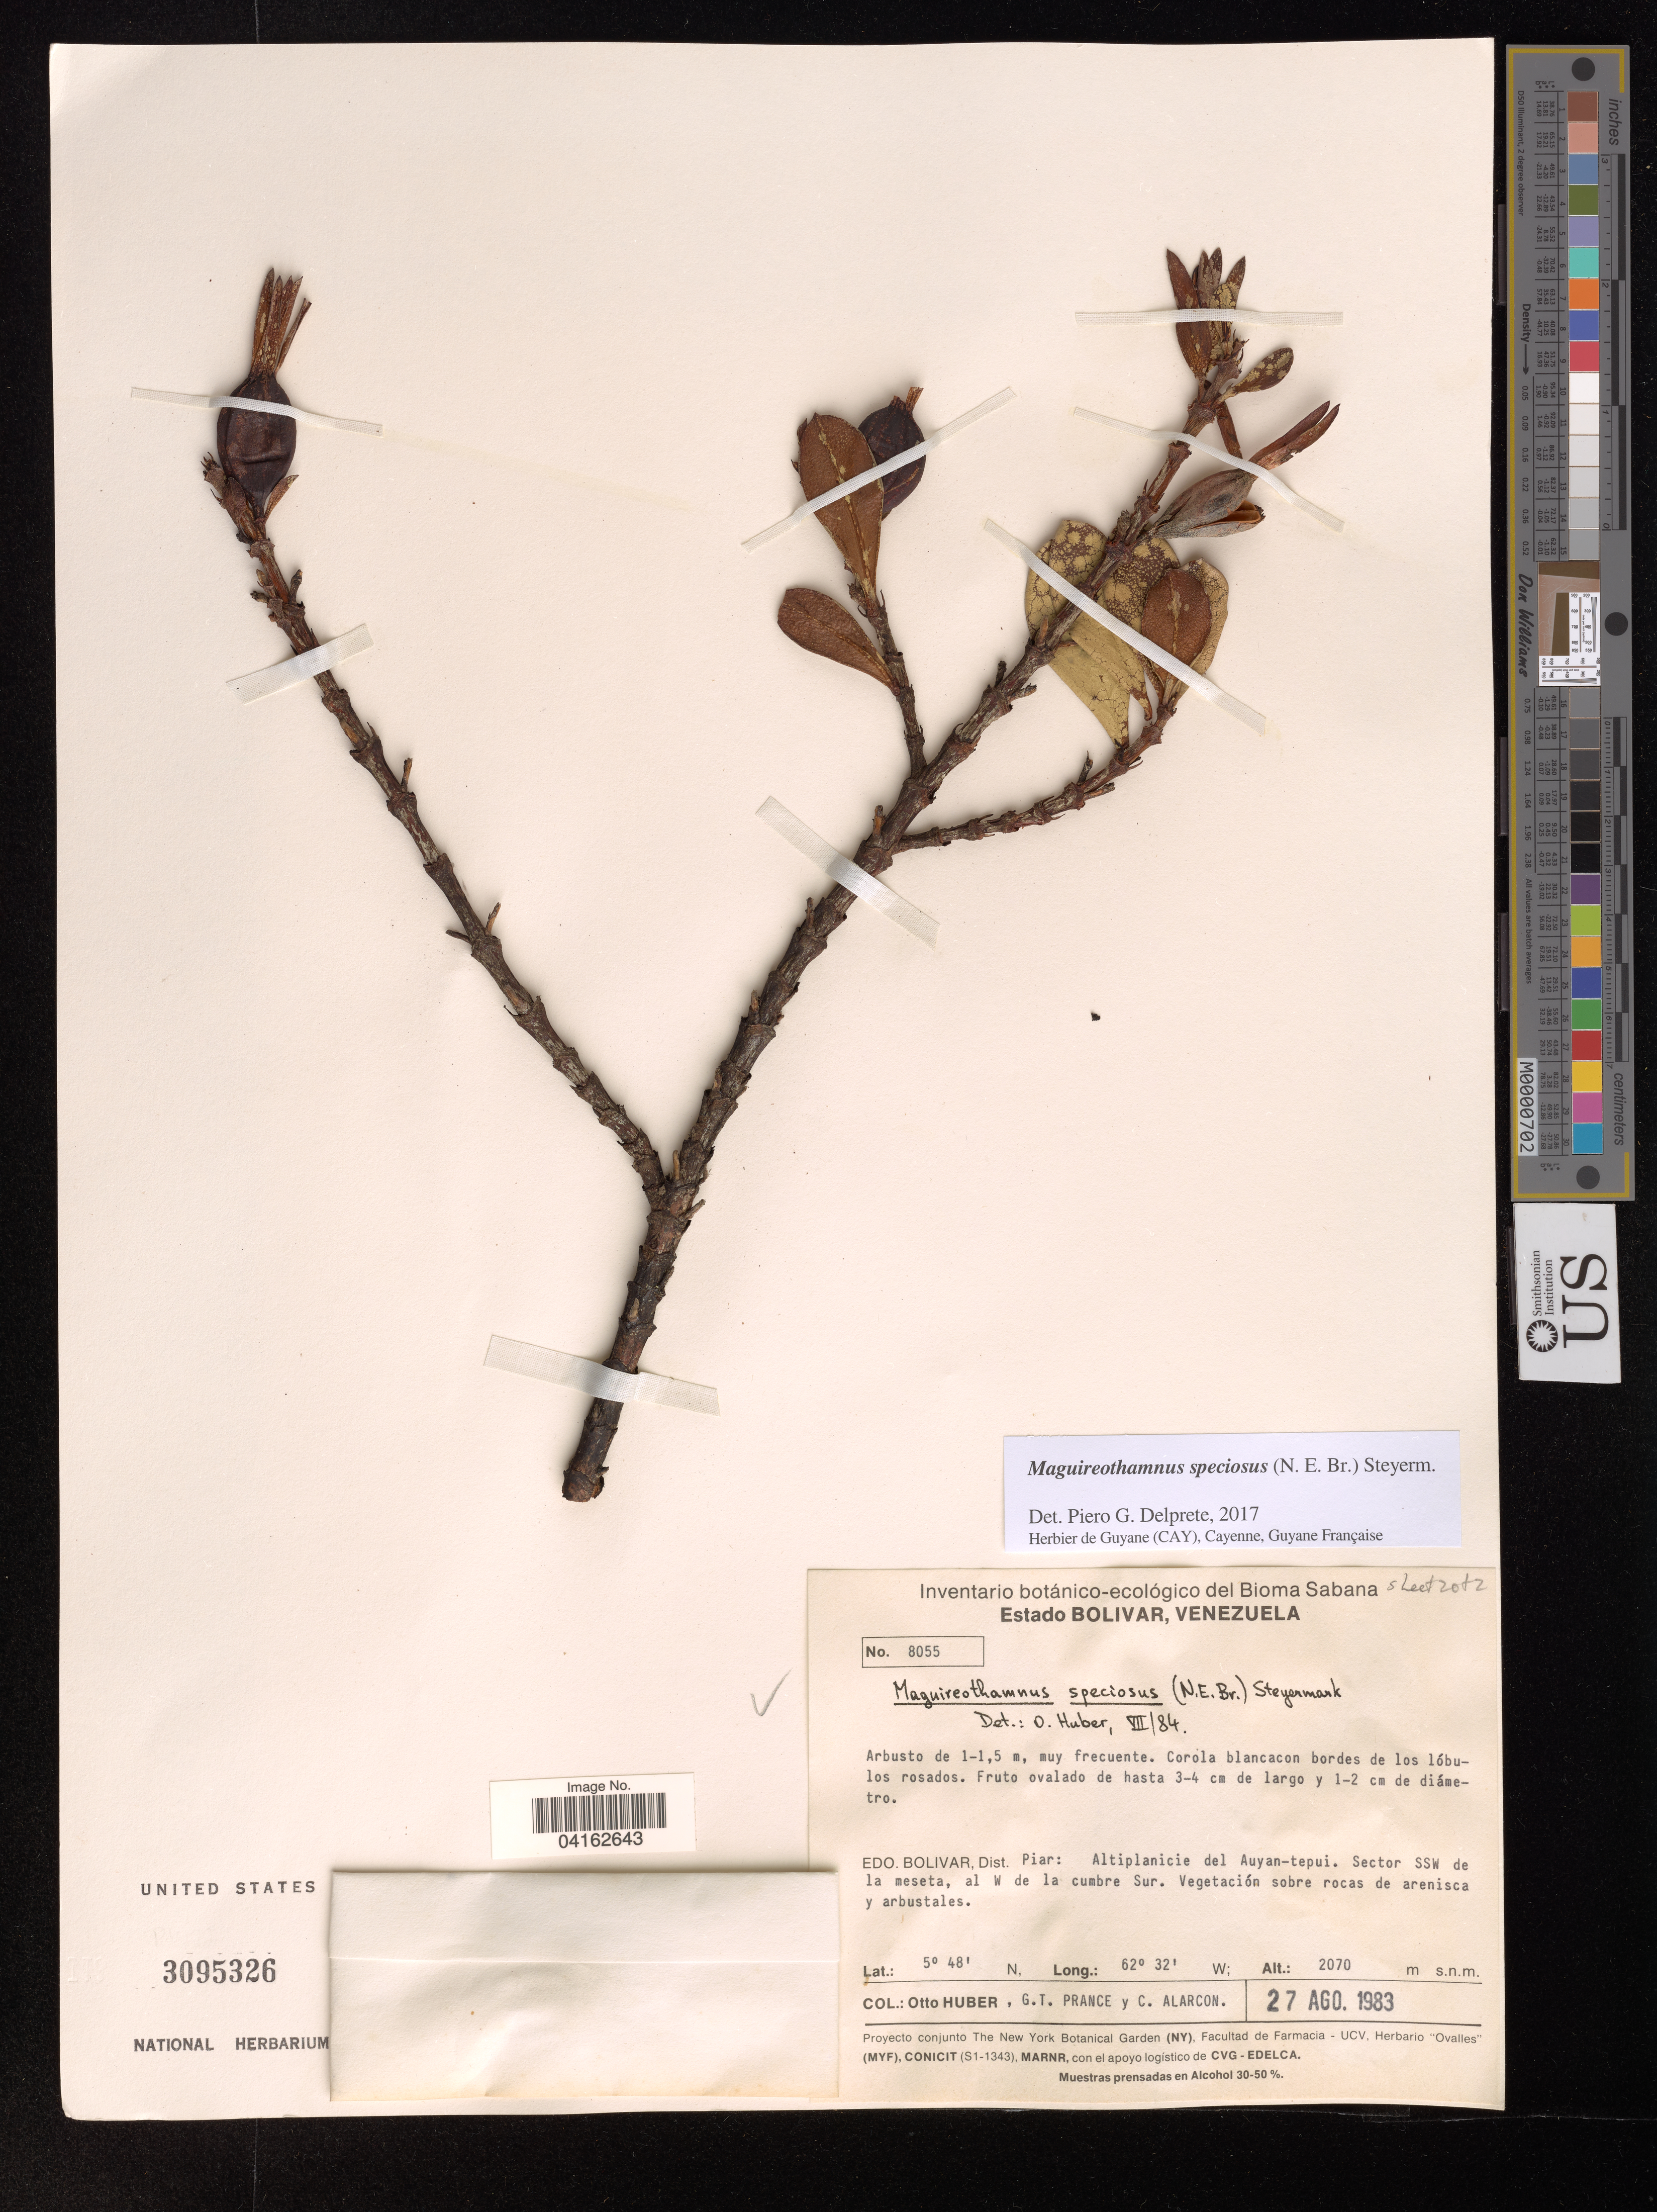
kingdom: Plantae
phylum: Tracheophyta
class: Magnoliopsida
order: Gentianales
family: Rubiaceae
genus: Maguireothamnus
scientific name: Maguireothamnus speciosus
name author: (N.E. Br.) Steyerm.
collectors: O. Huber, G. T. Prance & C. Alarcon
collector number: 8055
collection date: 1983-08-27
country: Venezuela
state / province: Bolivar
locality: Dist. Piar: Altiplanicie del Auyan-tepui. Sector SSW de la meseta, al W de la cumbre Sur.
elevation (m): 2070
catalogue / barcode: US 3095326